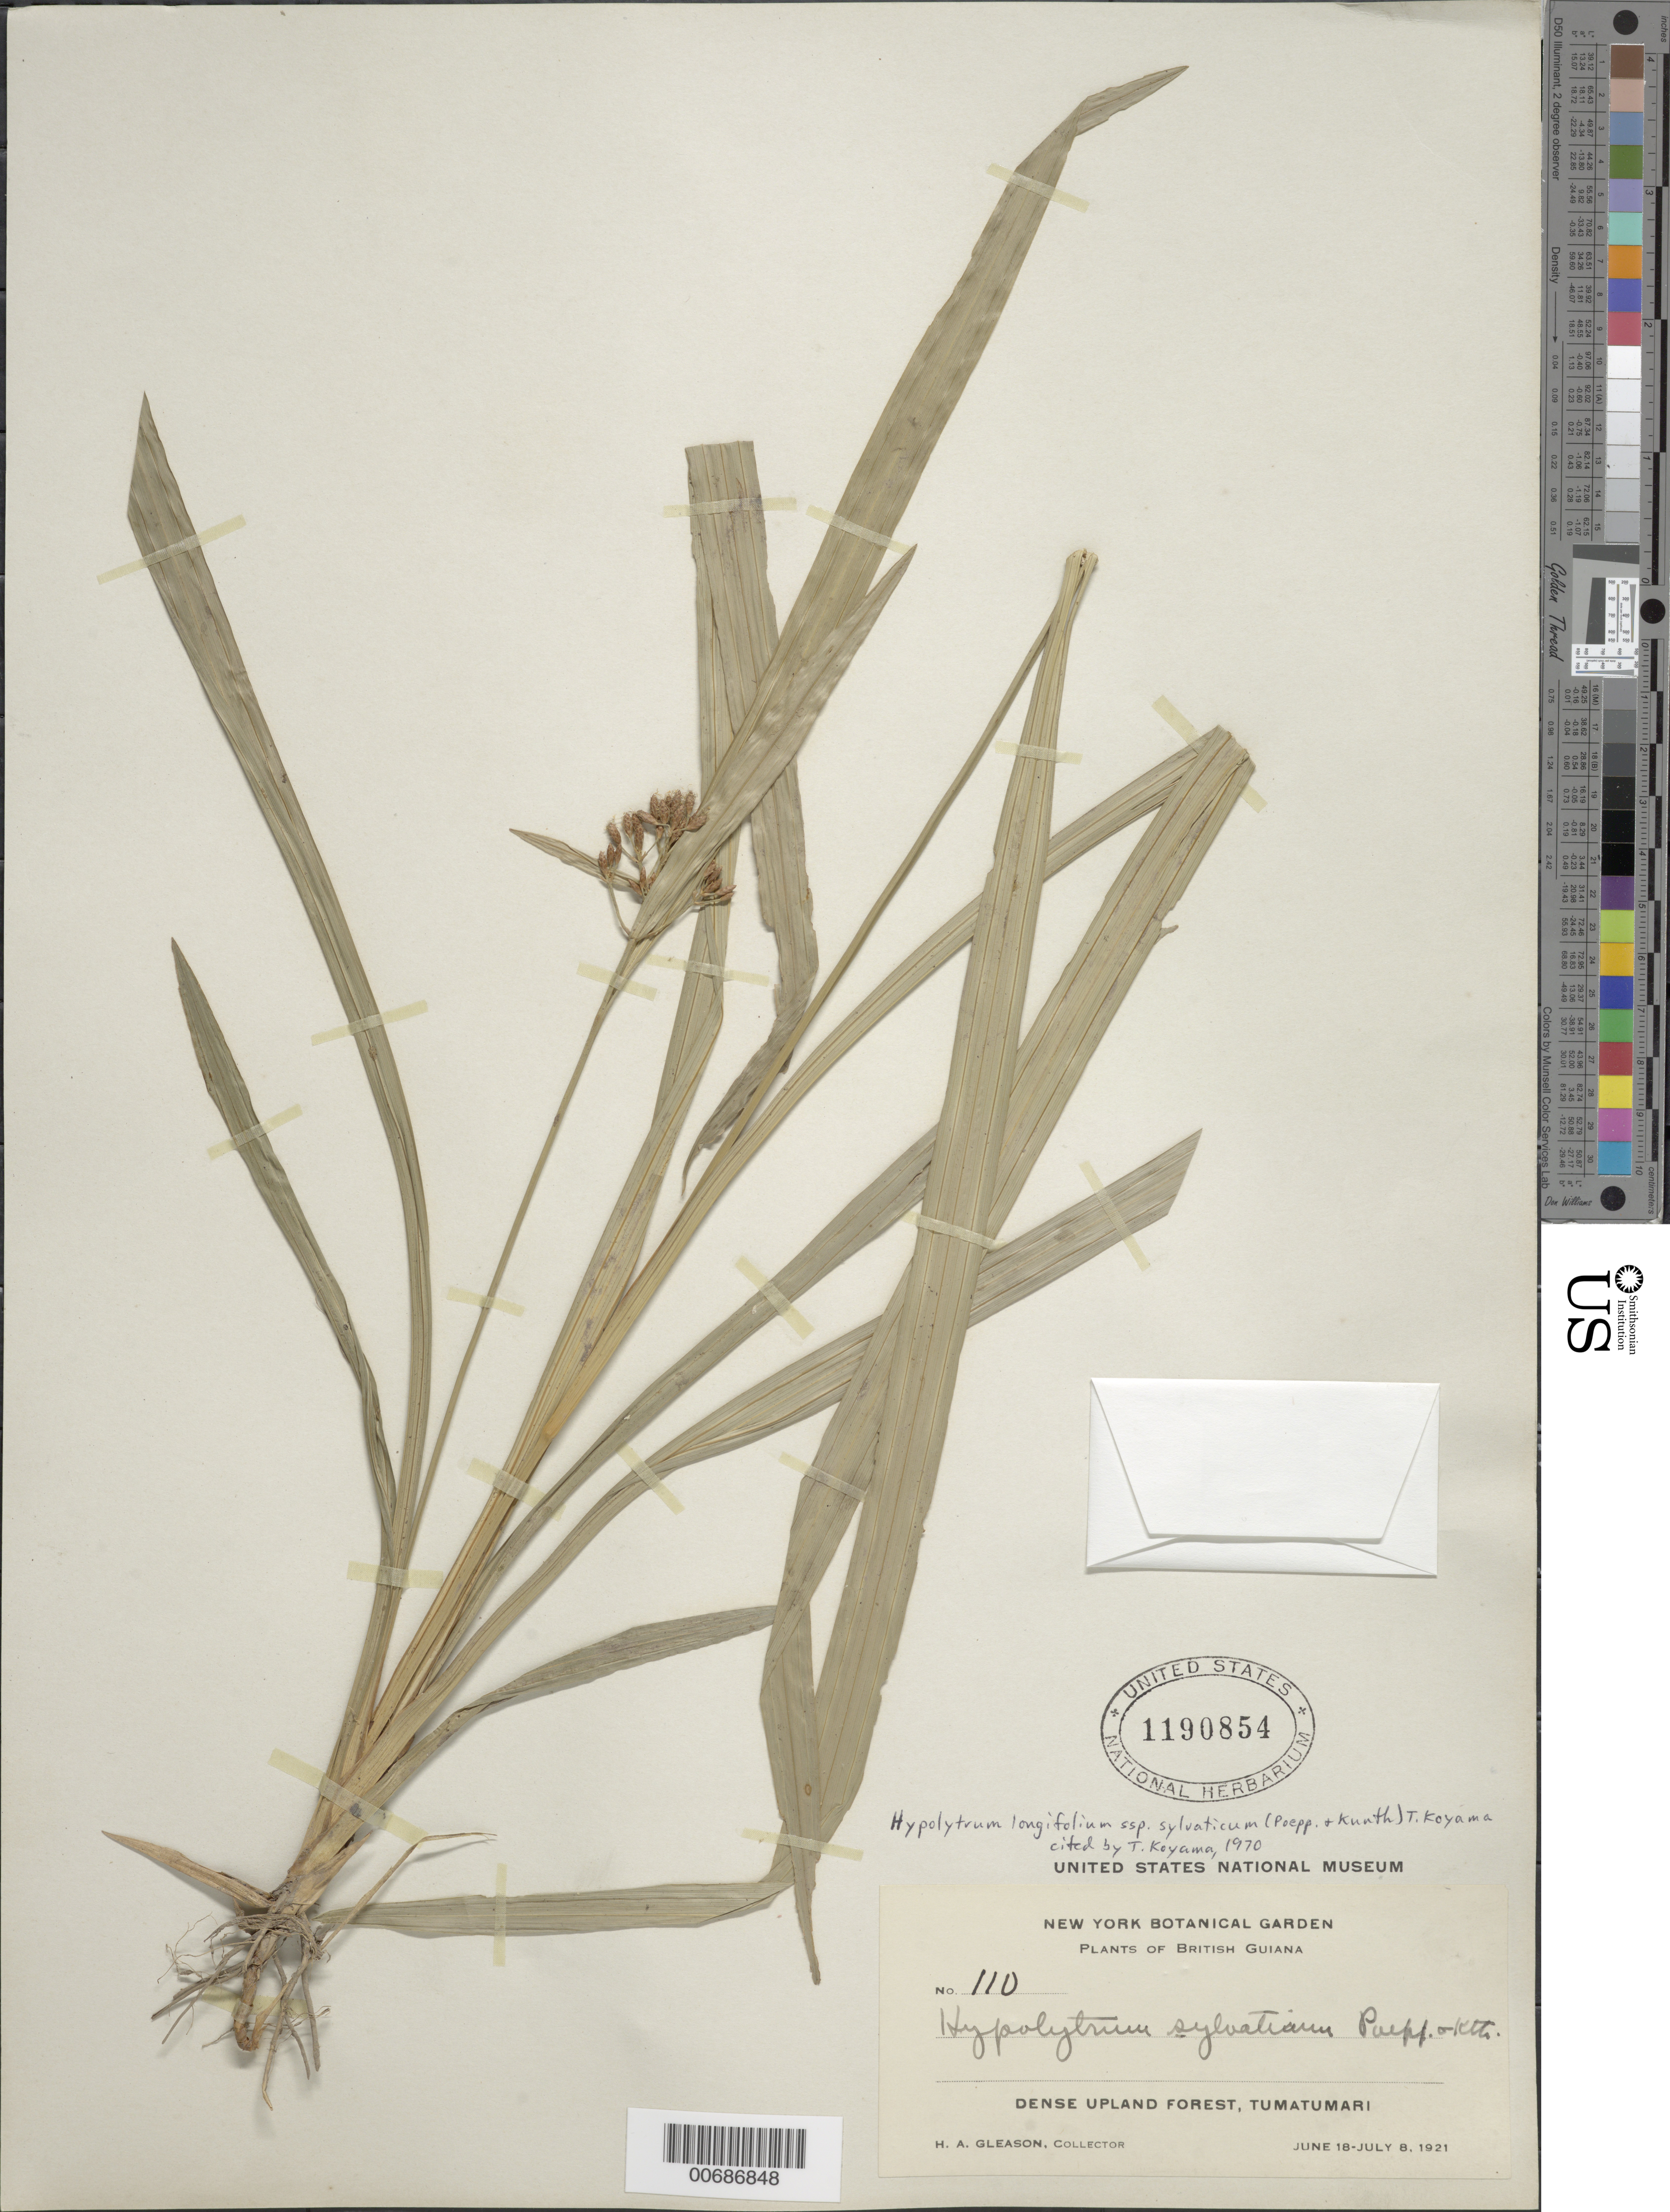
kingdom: Plantae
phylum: Tracheophyta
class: Liliopsida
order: Poales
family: Cyperaceae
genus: Hypolytrum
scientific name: Hypolytrum longifolium subsp. sylvaticum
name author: (Poepp. ex Kunth) T. Koyama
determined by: Koyama, Tetsuo M.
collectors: H. A. Gleason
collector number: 110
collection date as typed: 18-Jun-21 to 8-Jul-21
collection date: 1921-06-18/1921-07-08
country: Guyana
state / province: Potaro-Siparuni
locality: Tumatumari Village, Potaro R.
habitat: Dense upland forest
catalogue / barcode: US 1190854